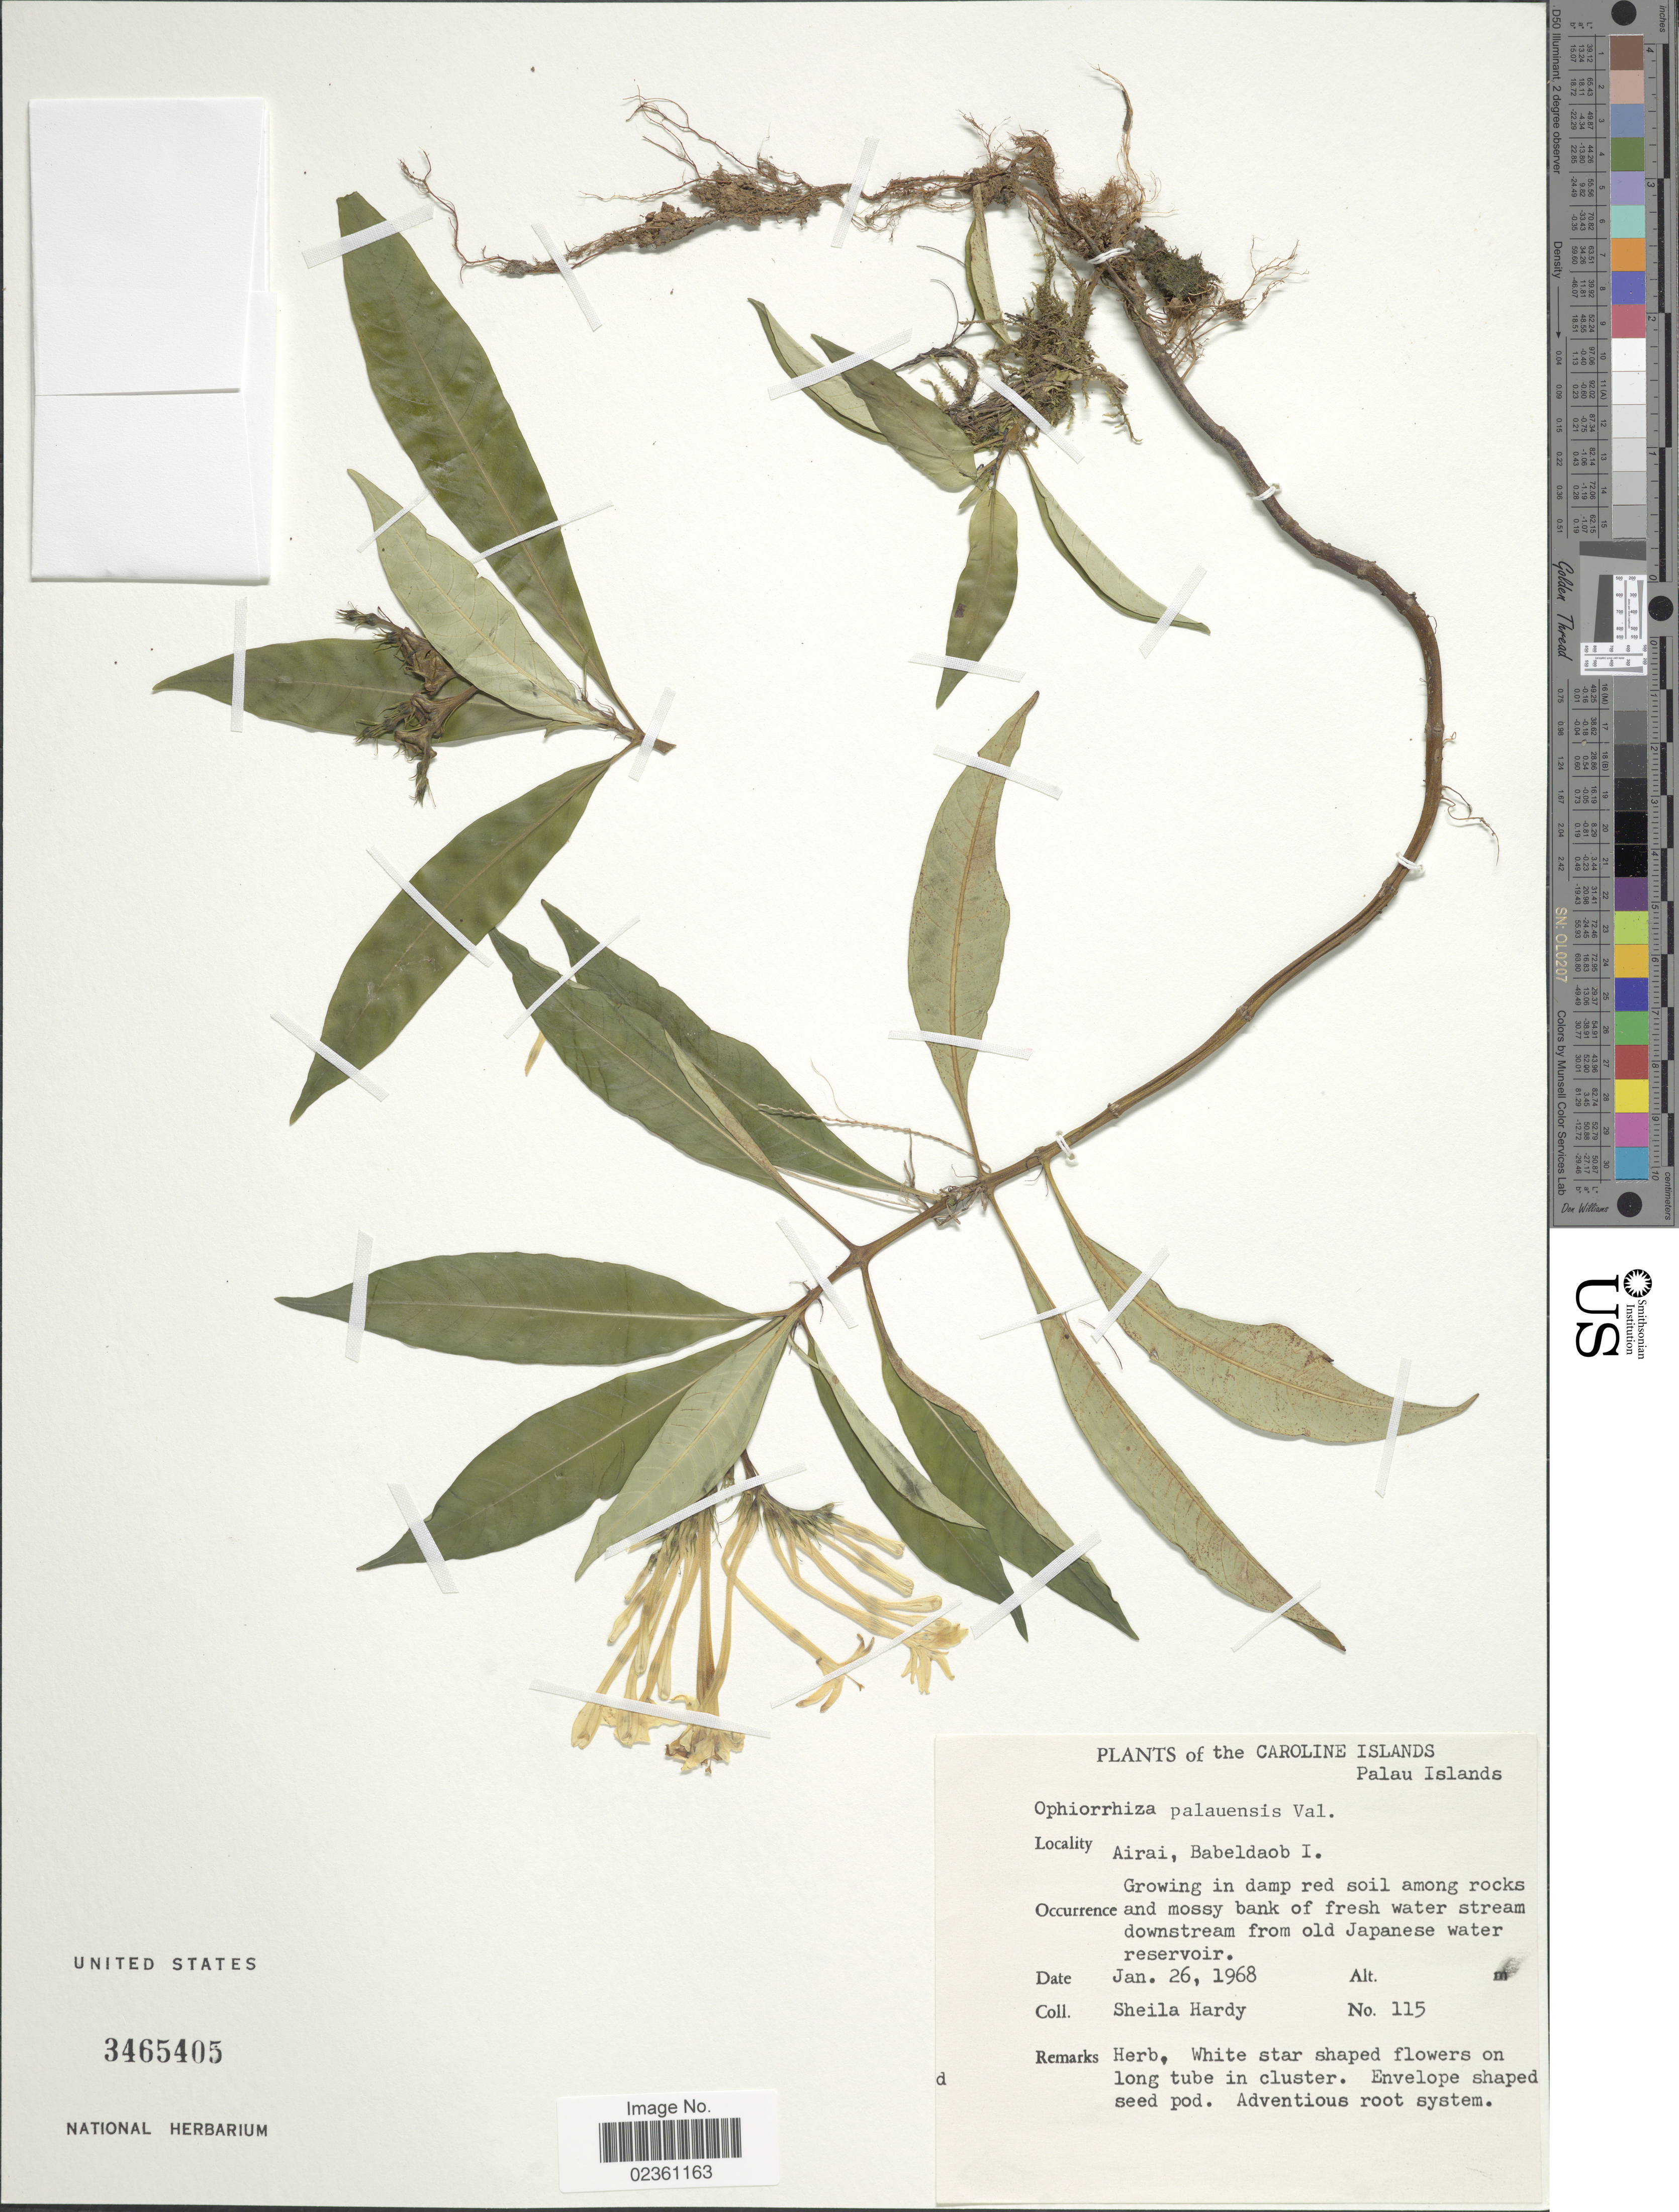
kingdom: Plantae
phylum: Tracheophyta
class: Magnoliopsida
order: Gentianales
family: Rubiaceae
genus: Ophiorrhiza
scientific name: Ophiorrhiza palauensis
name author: Valeton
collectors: S. Hardy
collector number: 115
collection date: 1968-01-26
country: Palau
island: Babeldaob [Babelthuap]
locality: The Caroline Islands, Palau Islands, Airai, Babeldaob I, Growing in damp red soil among rocks and mossy bank of fresh water stream downstream from old Japanese water reservoir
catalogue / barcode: US 3465405